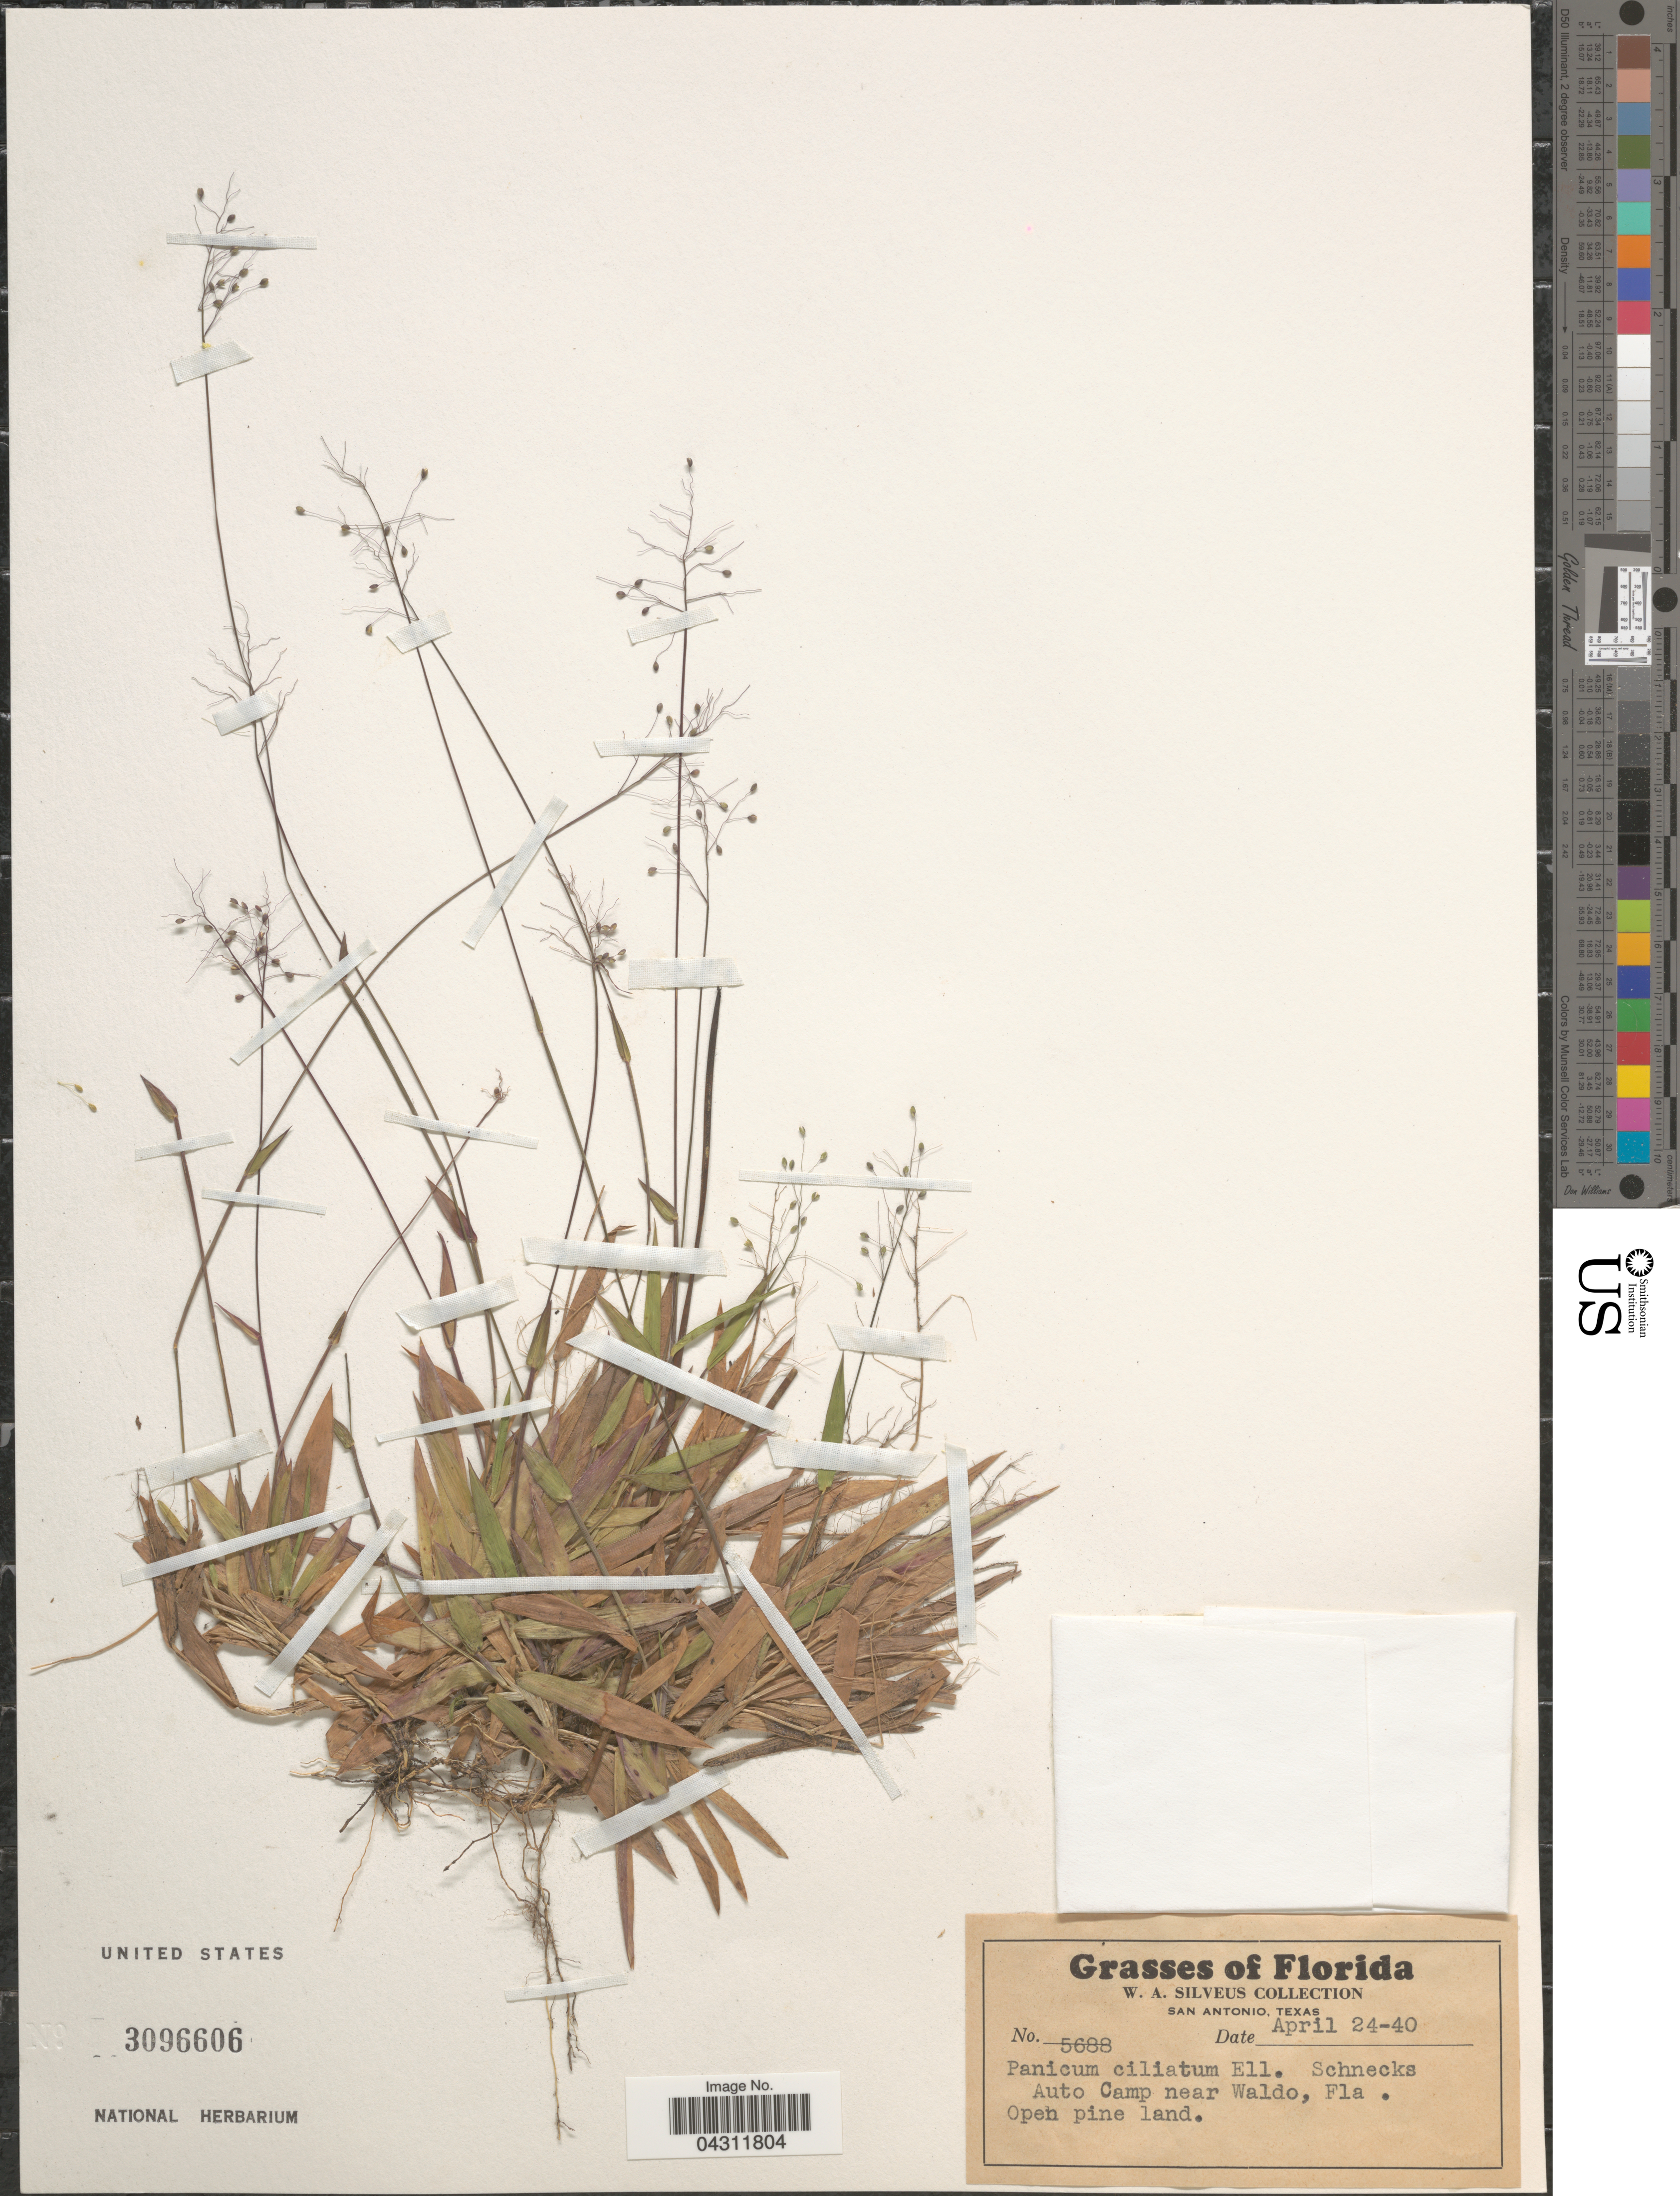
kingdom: Plantae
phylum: Tracheophyta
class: Liliopsida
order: Poales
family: Poaceae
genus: Dichanthelium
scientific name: Dichanthelium strigosum var. leucoblepharis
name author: (Trin.) Freckmann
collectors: W. Silveus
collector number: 5688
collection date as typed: Transcribed d/m/y: 24/4/40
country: United States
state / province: Florida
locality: Auto Camp near Waldo.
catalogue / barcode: US 3096606